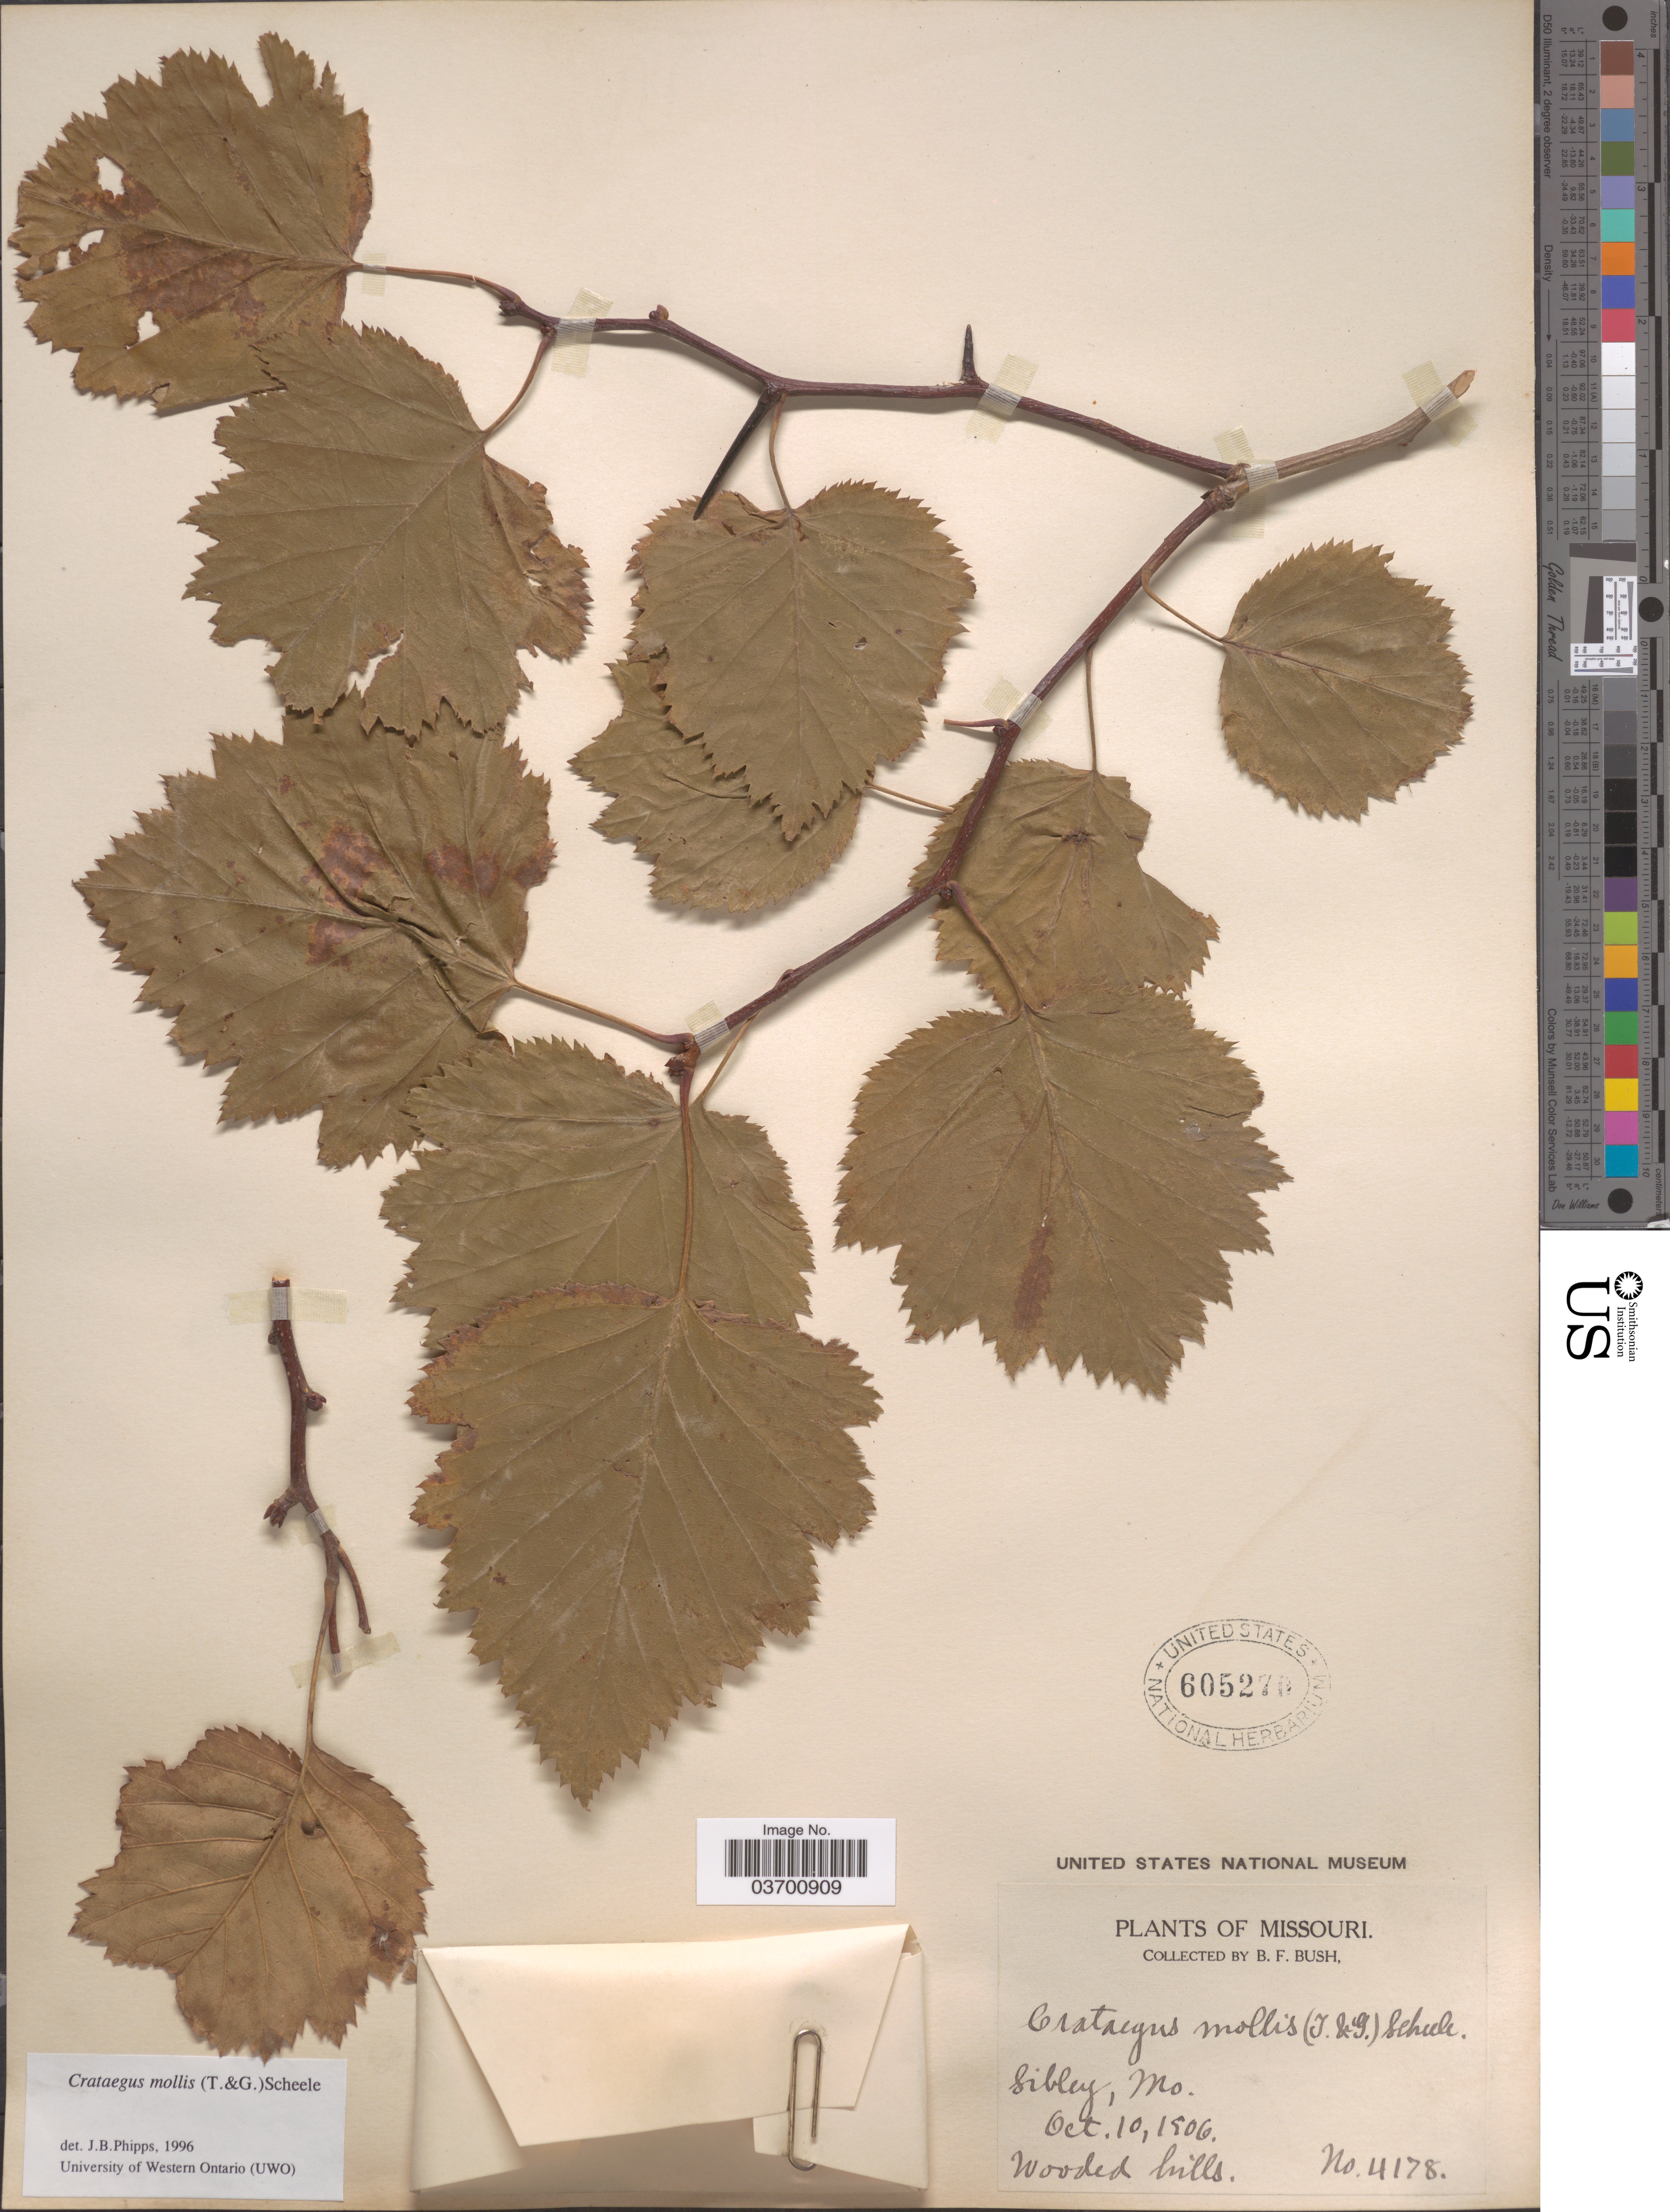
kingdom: Plantae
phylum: Tracheophyta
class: Magnoliopsida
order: Rosales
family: Rosaceae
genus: Crataegus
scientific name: Crataegus mollis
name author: (Torr. & A. Gray) Scheele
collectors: B. F. Bush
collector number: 4178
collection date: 1906-10-10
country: United States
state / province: Missouri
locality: Sibley.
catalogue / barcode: US 605270